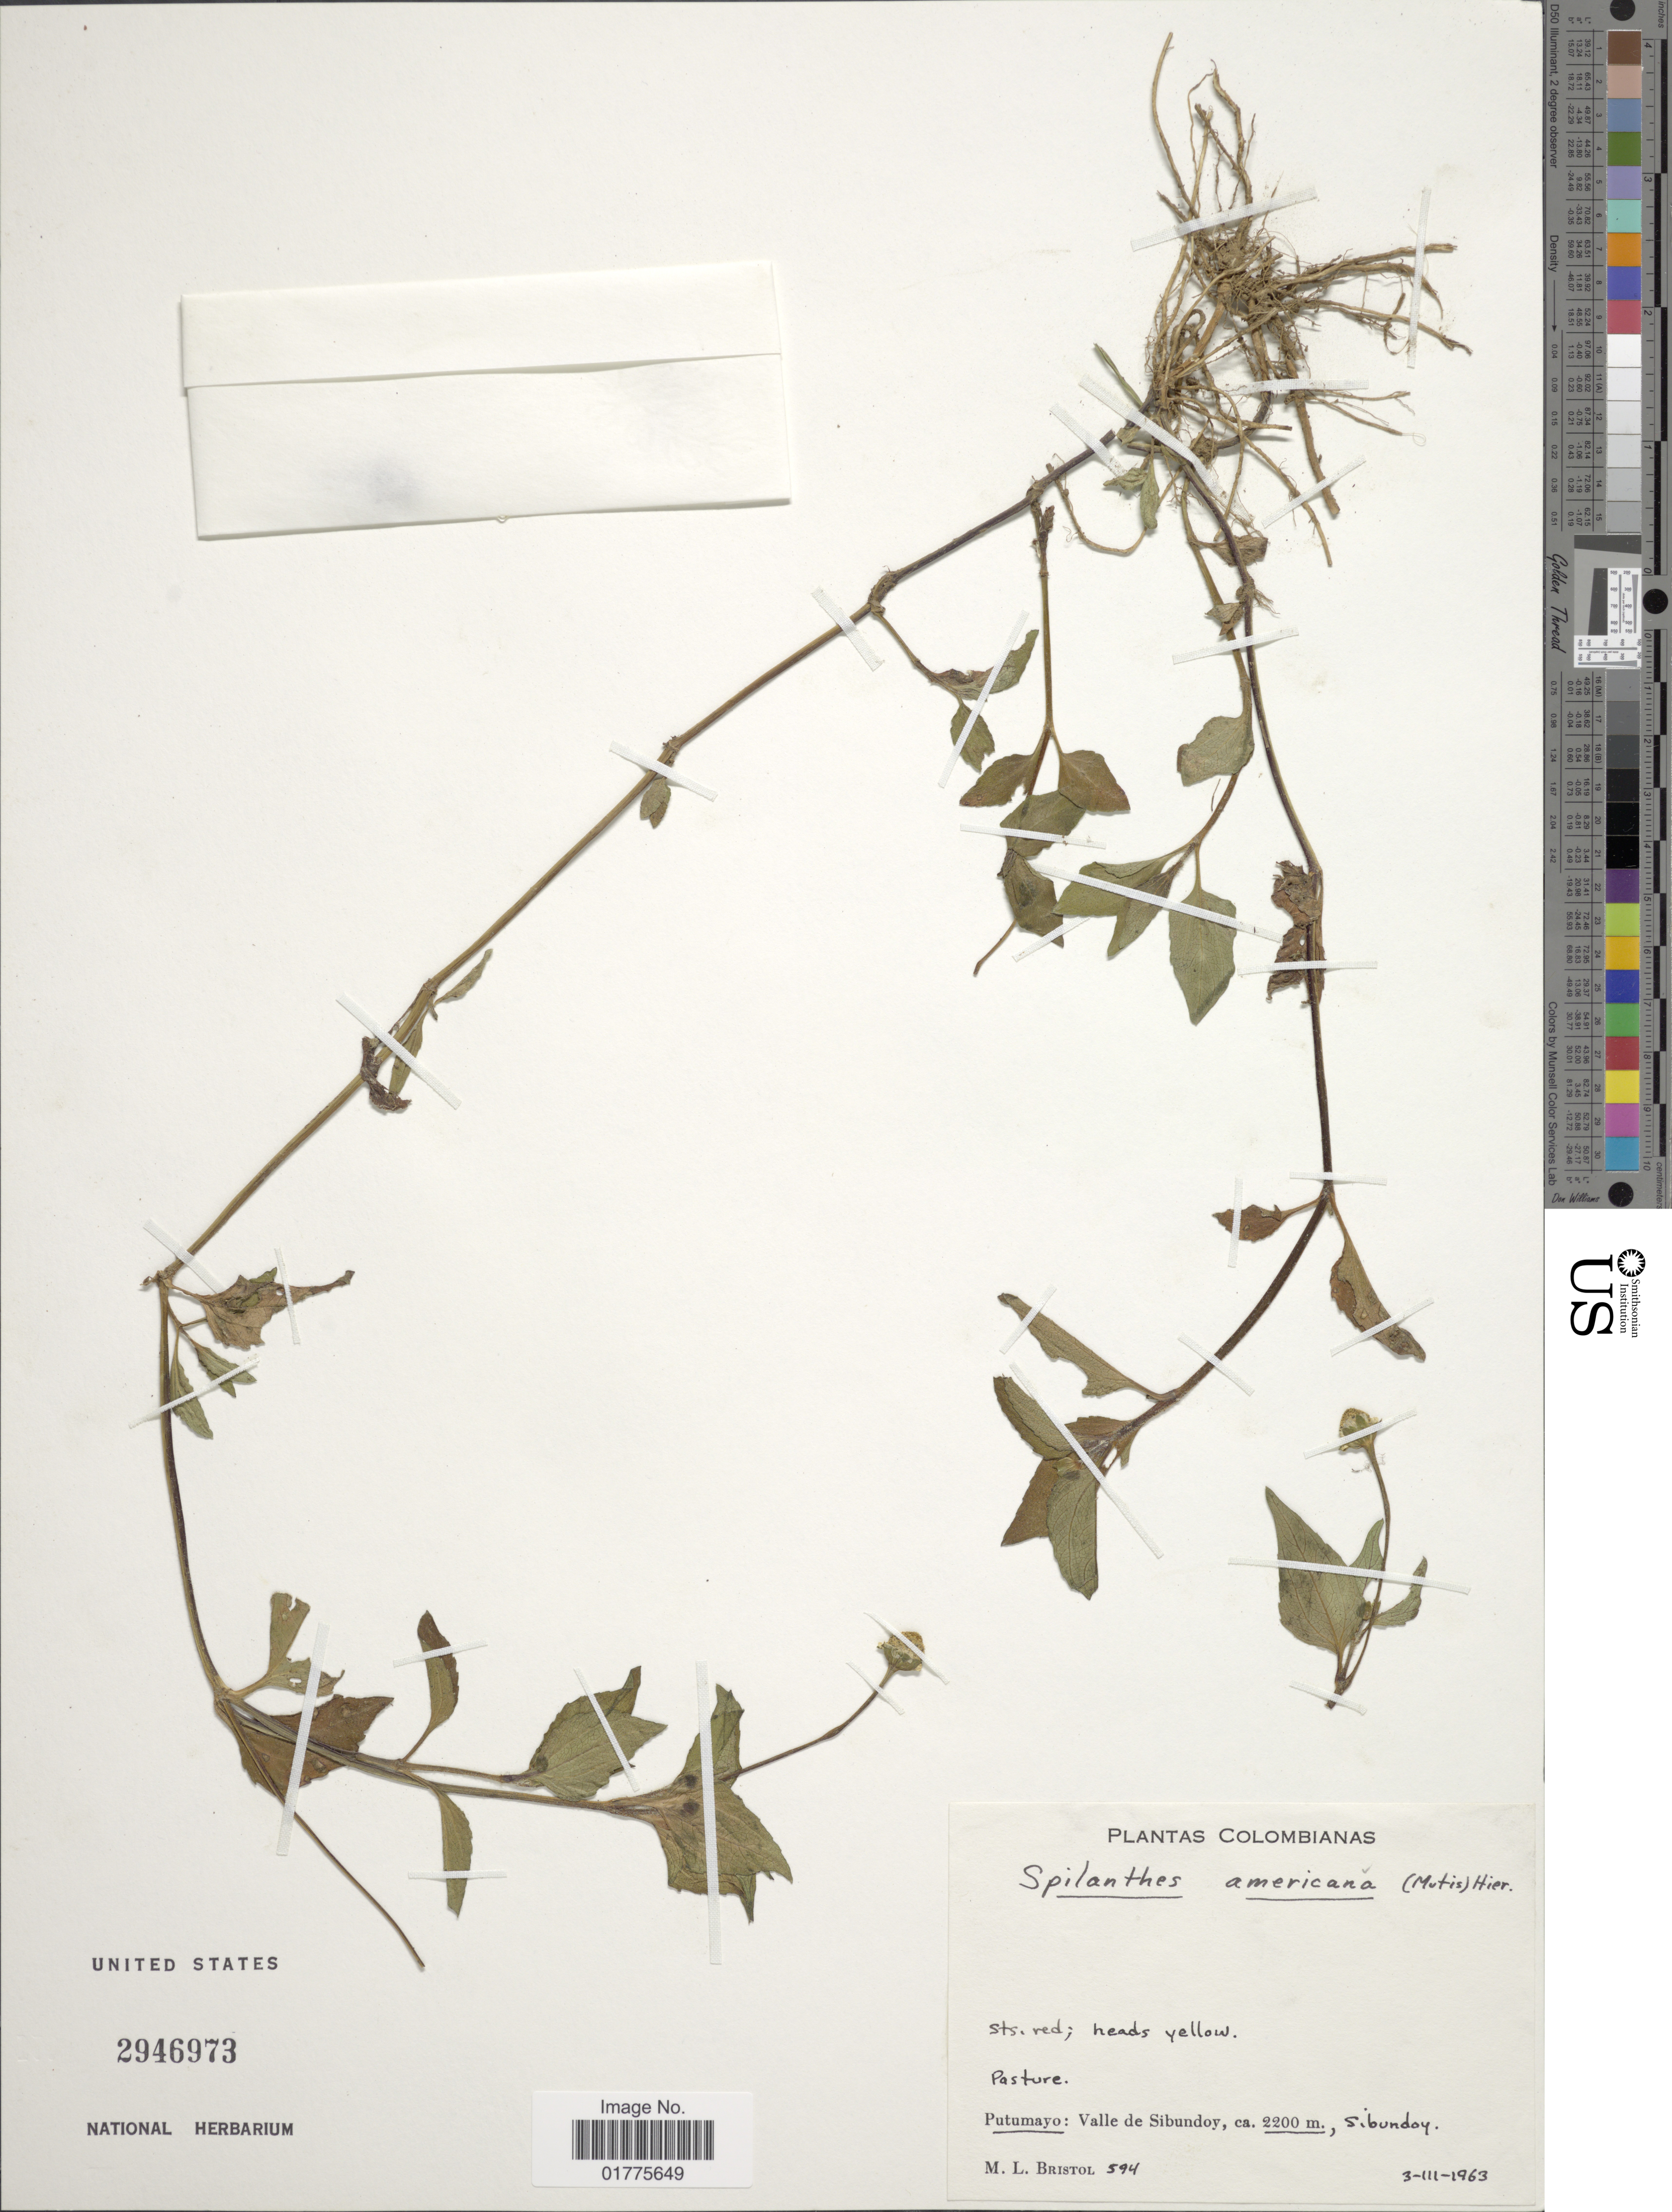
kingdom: Plantae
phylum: Tracheophyta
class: Magnoliopsida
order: Asterales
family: Asteraceae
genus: Acmella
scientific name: Acmella repens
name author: (Walter) Rich.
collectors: M. L. Bristol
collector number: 594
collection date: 1963-03-03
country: Colombia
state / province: Putumayo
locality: Valle de Sibundoy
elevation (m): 2200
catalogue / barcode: US 2946973